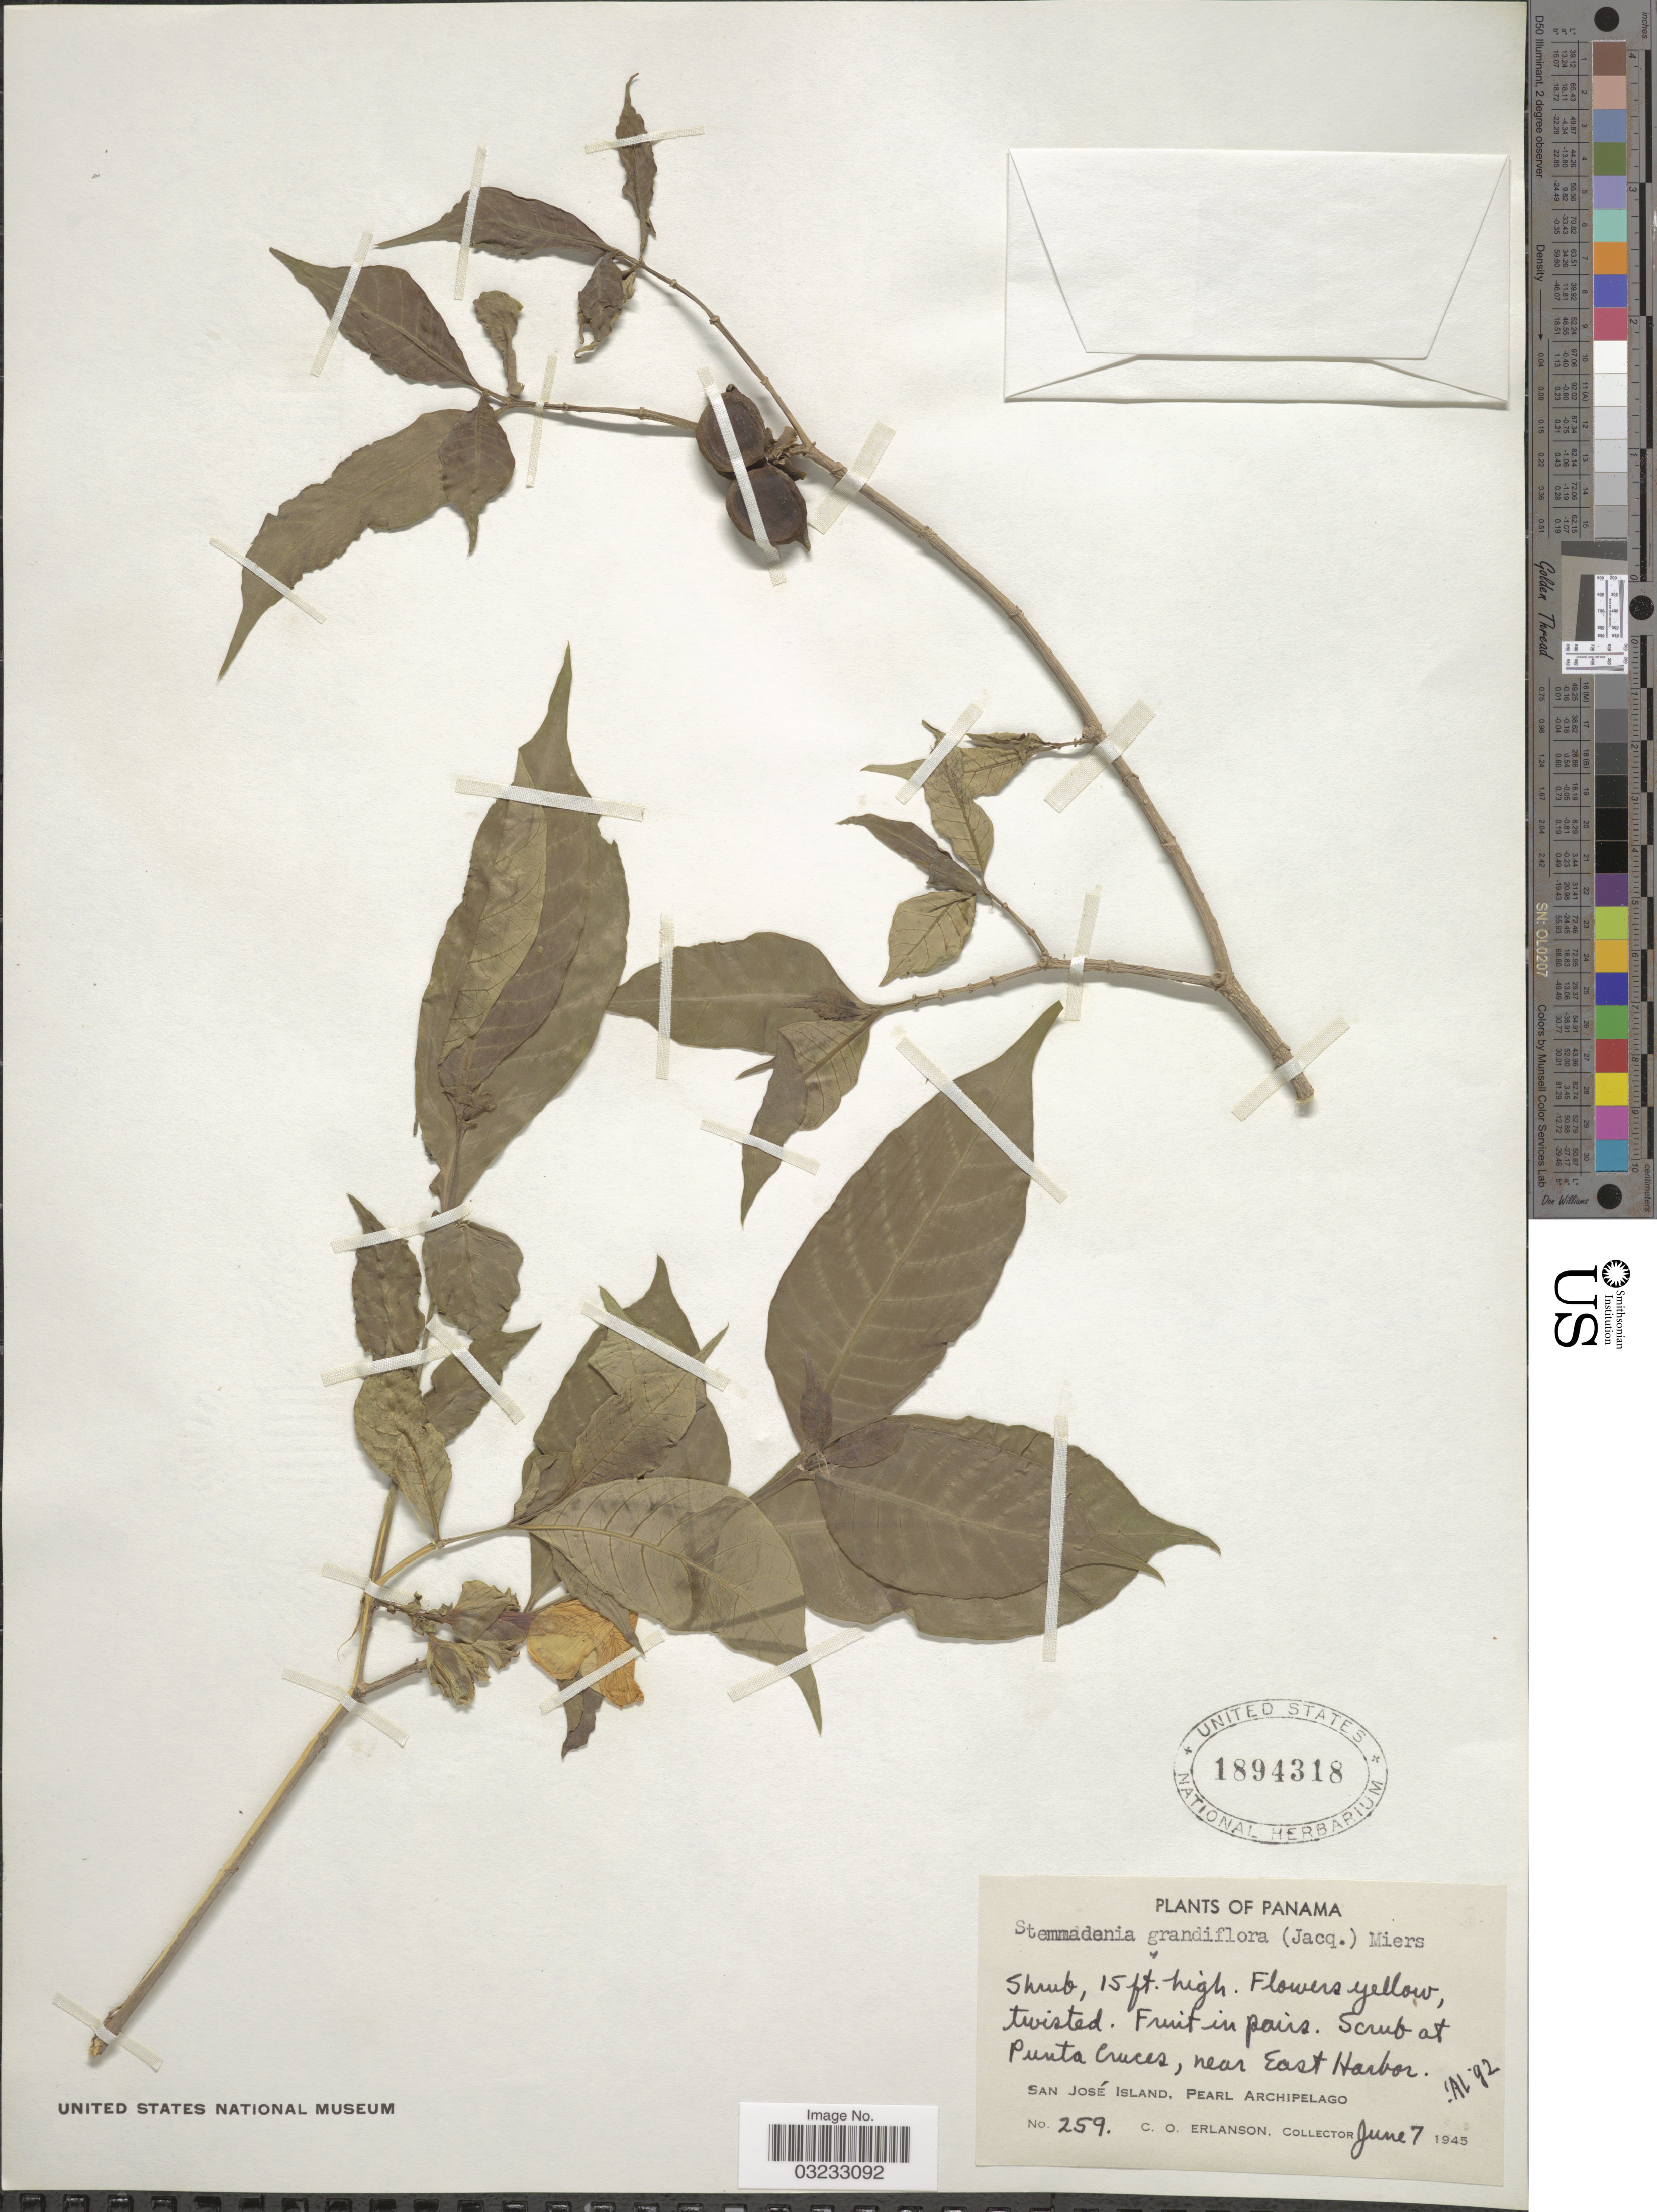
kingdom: Plantae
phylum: Tracheophyta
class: Magnoliopsida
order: Gentianales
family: Apocynaceae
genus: Stemmadenia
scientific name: Stemmadenia grandiflora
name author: (Jacq.) Miers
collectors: C. O. Erlanson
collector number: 259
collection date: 1945-06-07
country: Panama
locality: Punta Cruces, near East Harbor. San José Island, Pearl Archipelago.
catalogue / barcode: US 1894318